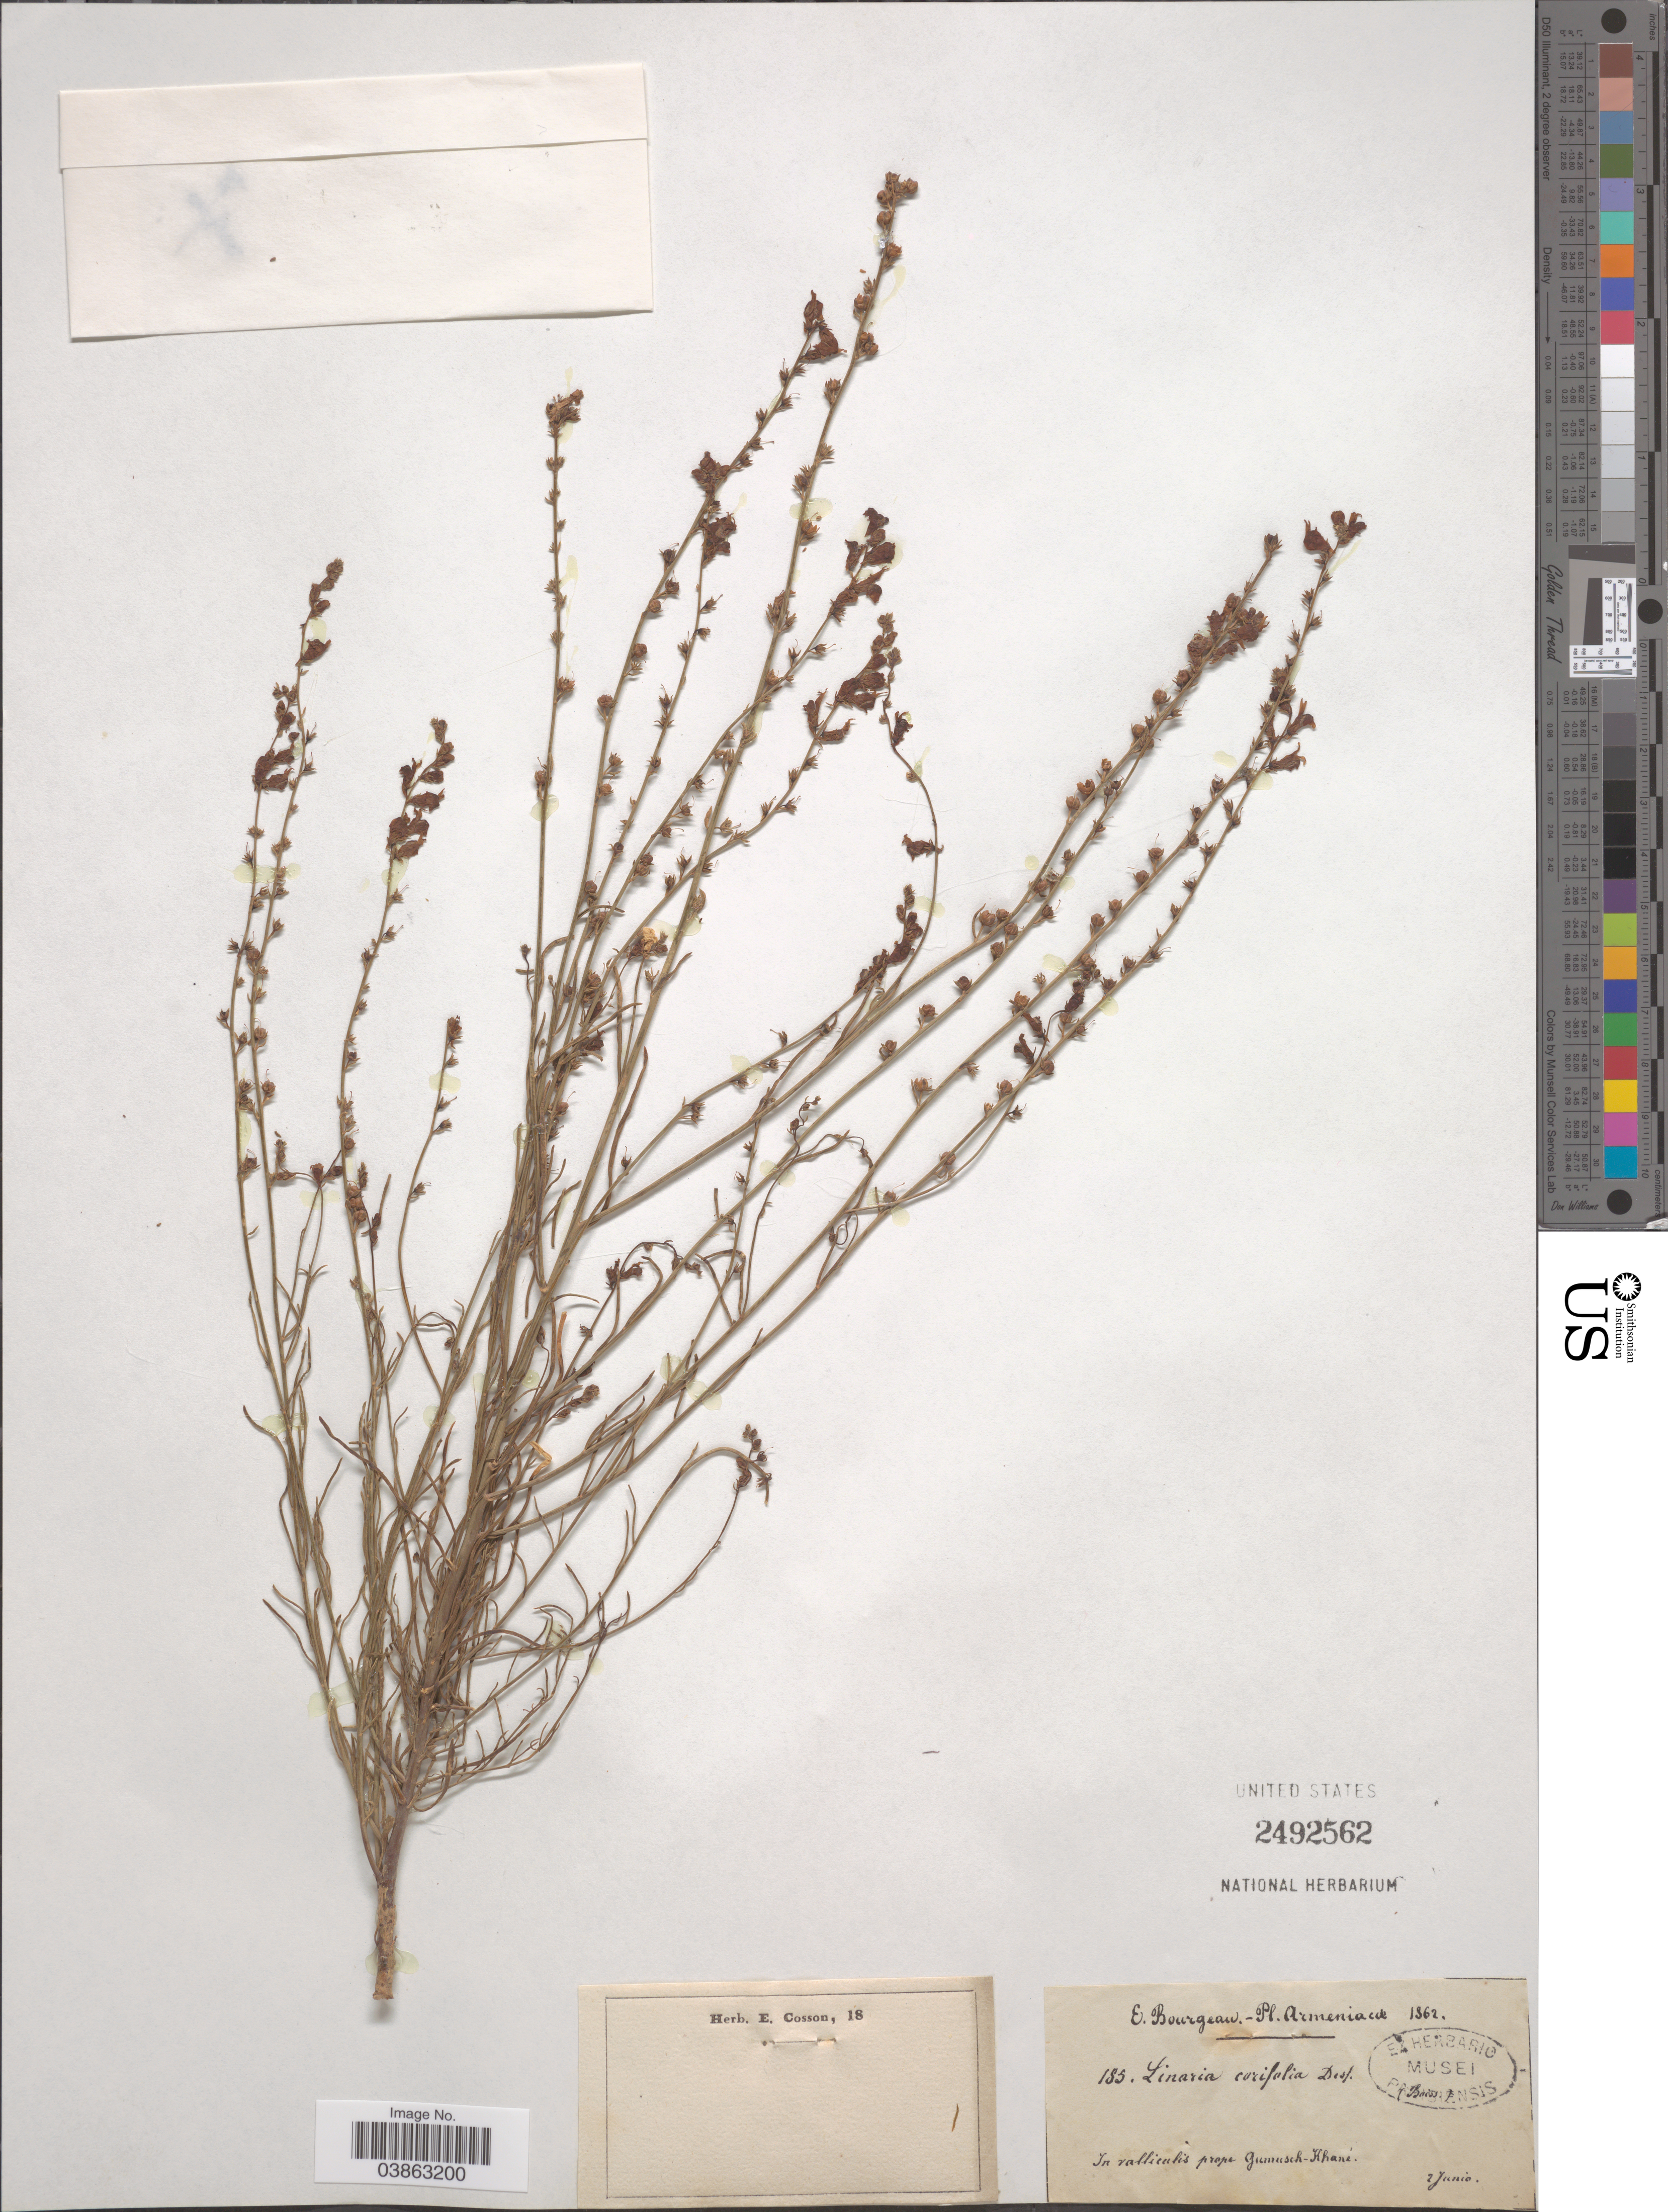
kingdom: Plantae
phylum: Tracheophyta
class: Magnoliopsida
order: Lamiales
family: Plantaginaceae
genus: Linaria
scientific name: Linaria corifolia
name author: Desf.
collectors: E. Bourgeau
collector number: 185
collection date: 1862-06-02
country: Armenia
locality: Armeniacæ. In valliculis prope Gumusch-Khané.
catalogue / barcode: US 2492562